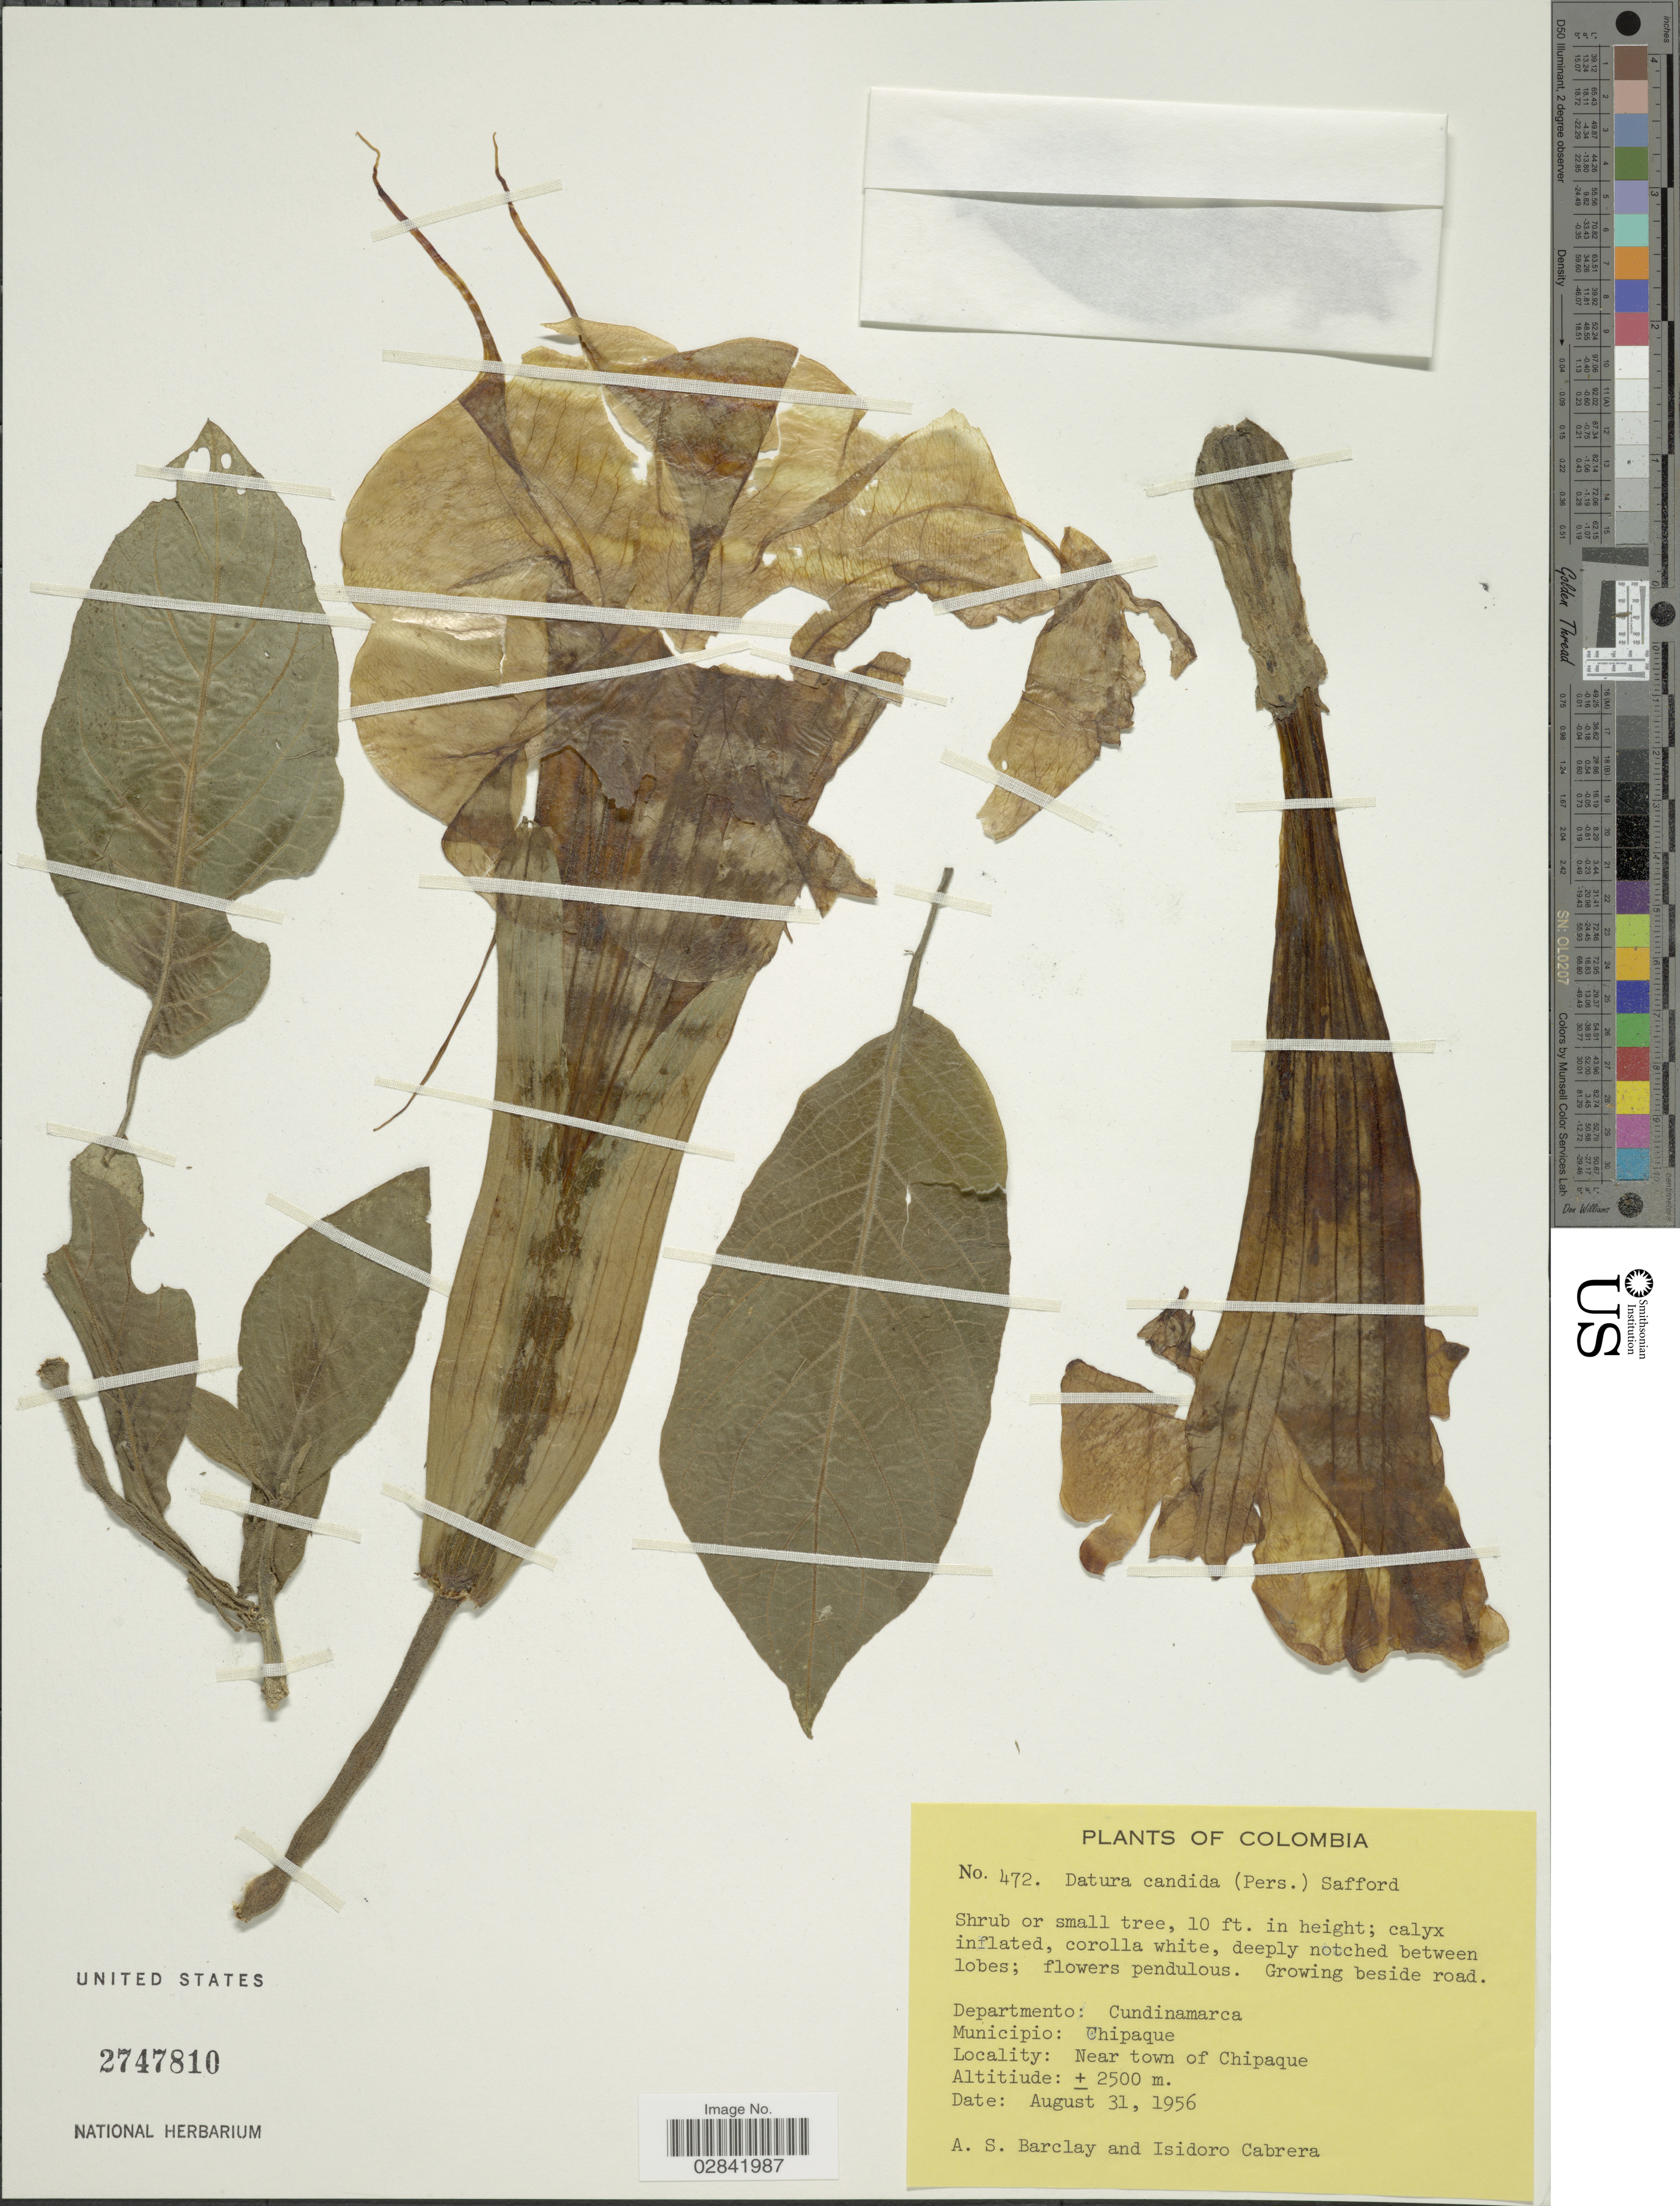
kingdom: Plantae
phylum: Tracheophyta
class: Magnoliopsida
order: Solanales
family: Solanaceae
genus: Brugmansia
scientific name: Brugmansia x candida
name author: Pers.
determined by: (US) Smithsonian Institution - National Museum of Natural History - Department of Botany (UNITED STATES)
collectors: A. S. Barclay & I. Cabrera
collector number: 472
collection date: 1956-08-31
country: Colombia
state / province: Cundinamarca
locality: Departmento: Cundinamarca, Municipio: Chipaque. Near town of Chipaque.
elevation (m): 2500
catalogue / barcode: US 2747810